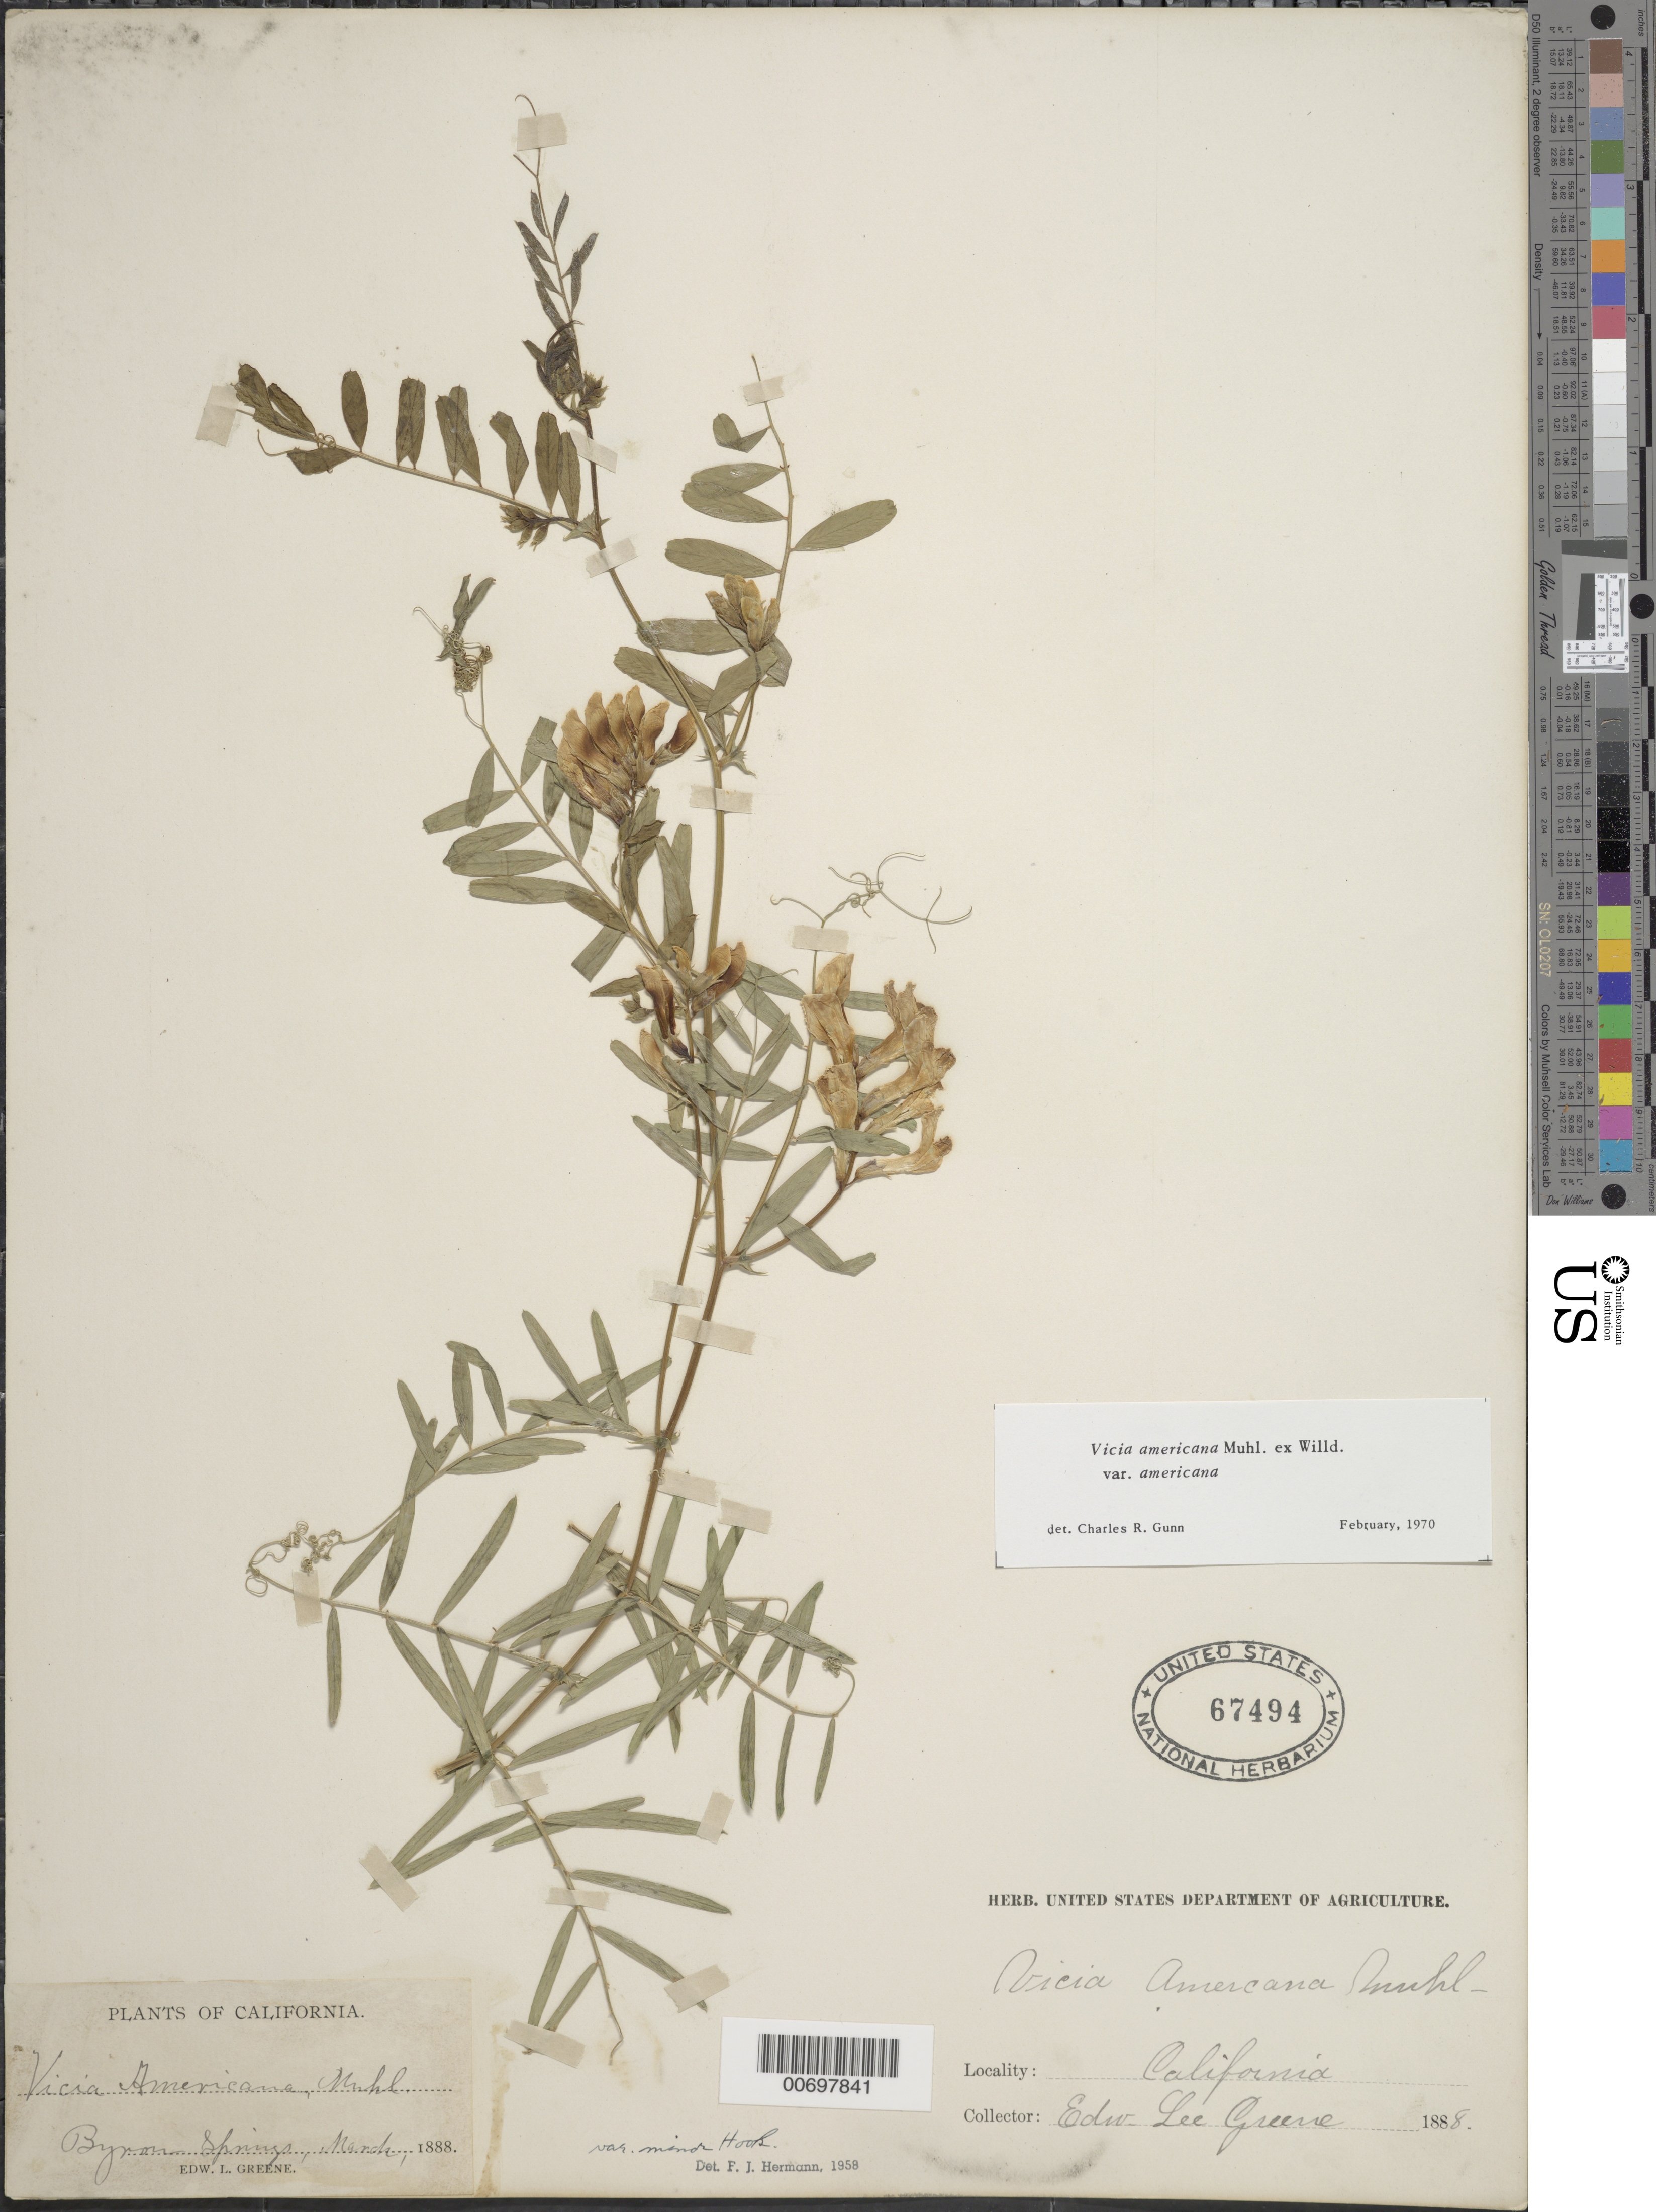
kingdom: Plantae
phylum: Tracheophyta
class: Magnoliopsida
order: Fabales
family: Fabaceae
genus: Vicia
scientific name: Vicia americana var. americana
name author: Muhl. ex Willd.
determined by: Gunn, C. R.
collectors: E. L. Greene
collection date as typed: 1888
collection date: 1888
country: United States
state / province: California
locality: Byron Springs, Ranch.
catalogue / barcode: US 67494